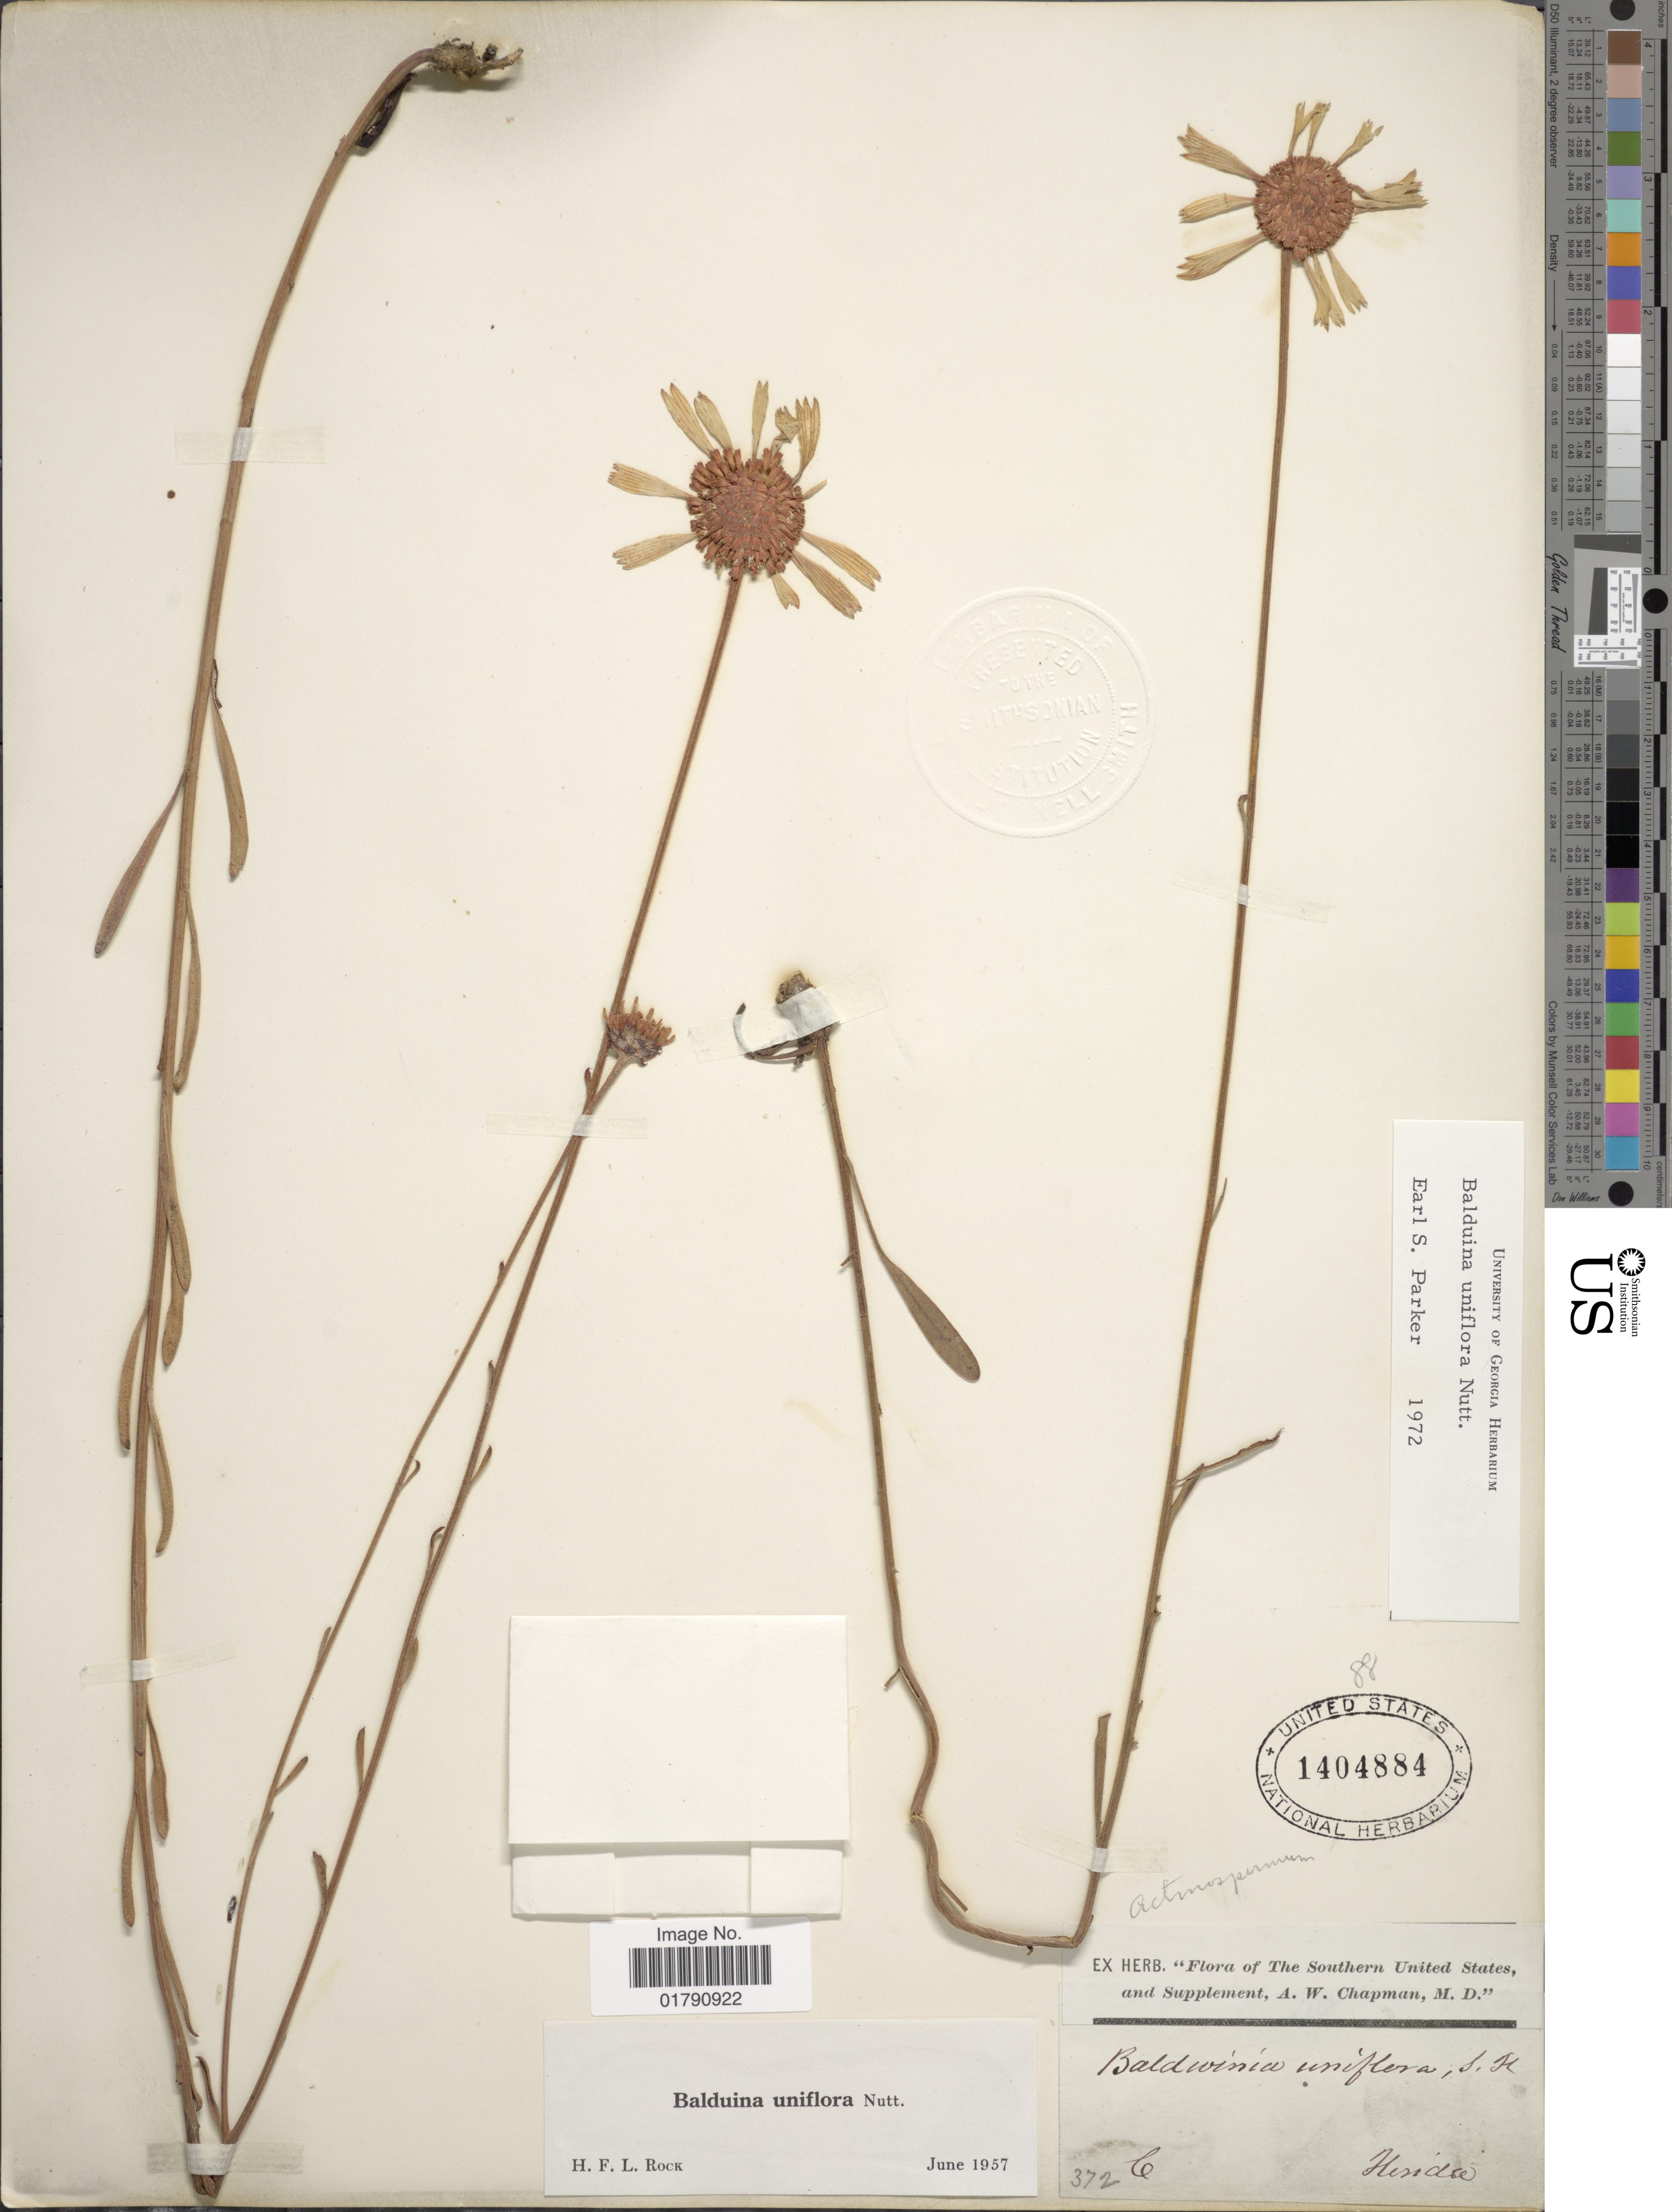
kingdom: Plantae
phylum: Tracheophyta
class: Magnoliopsida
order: Asterales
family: Asteraceae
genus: Balduina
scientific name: Balduina uniflora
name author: Nutt.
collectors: A. W. Chapman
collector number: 372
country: United States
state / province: Florida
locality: Southern United States, and Supplement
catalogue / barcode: US 1404884